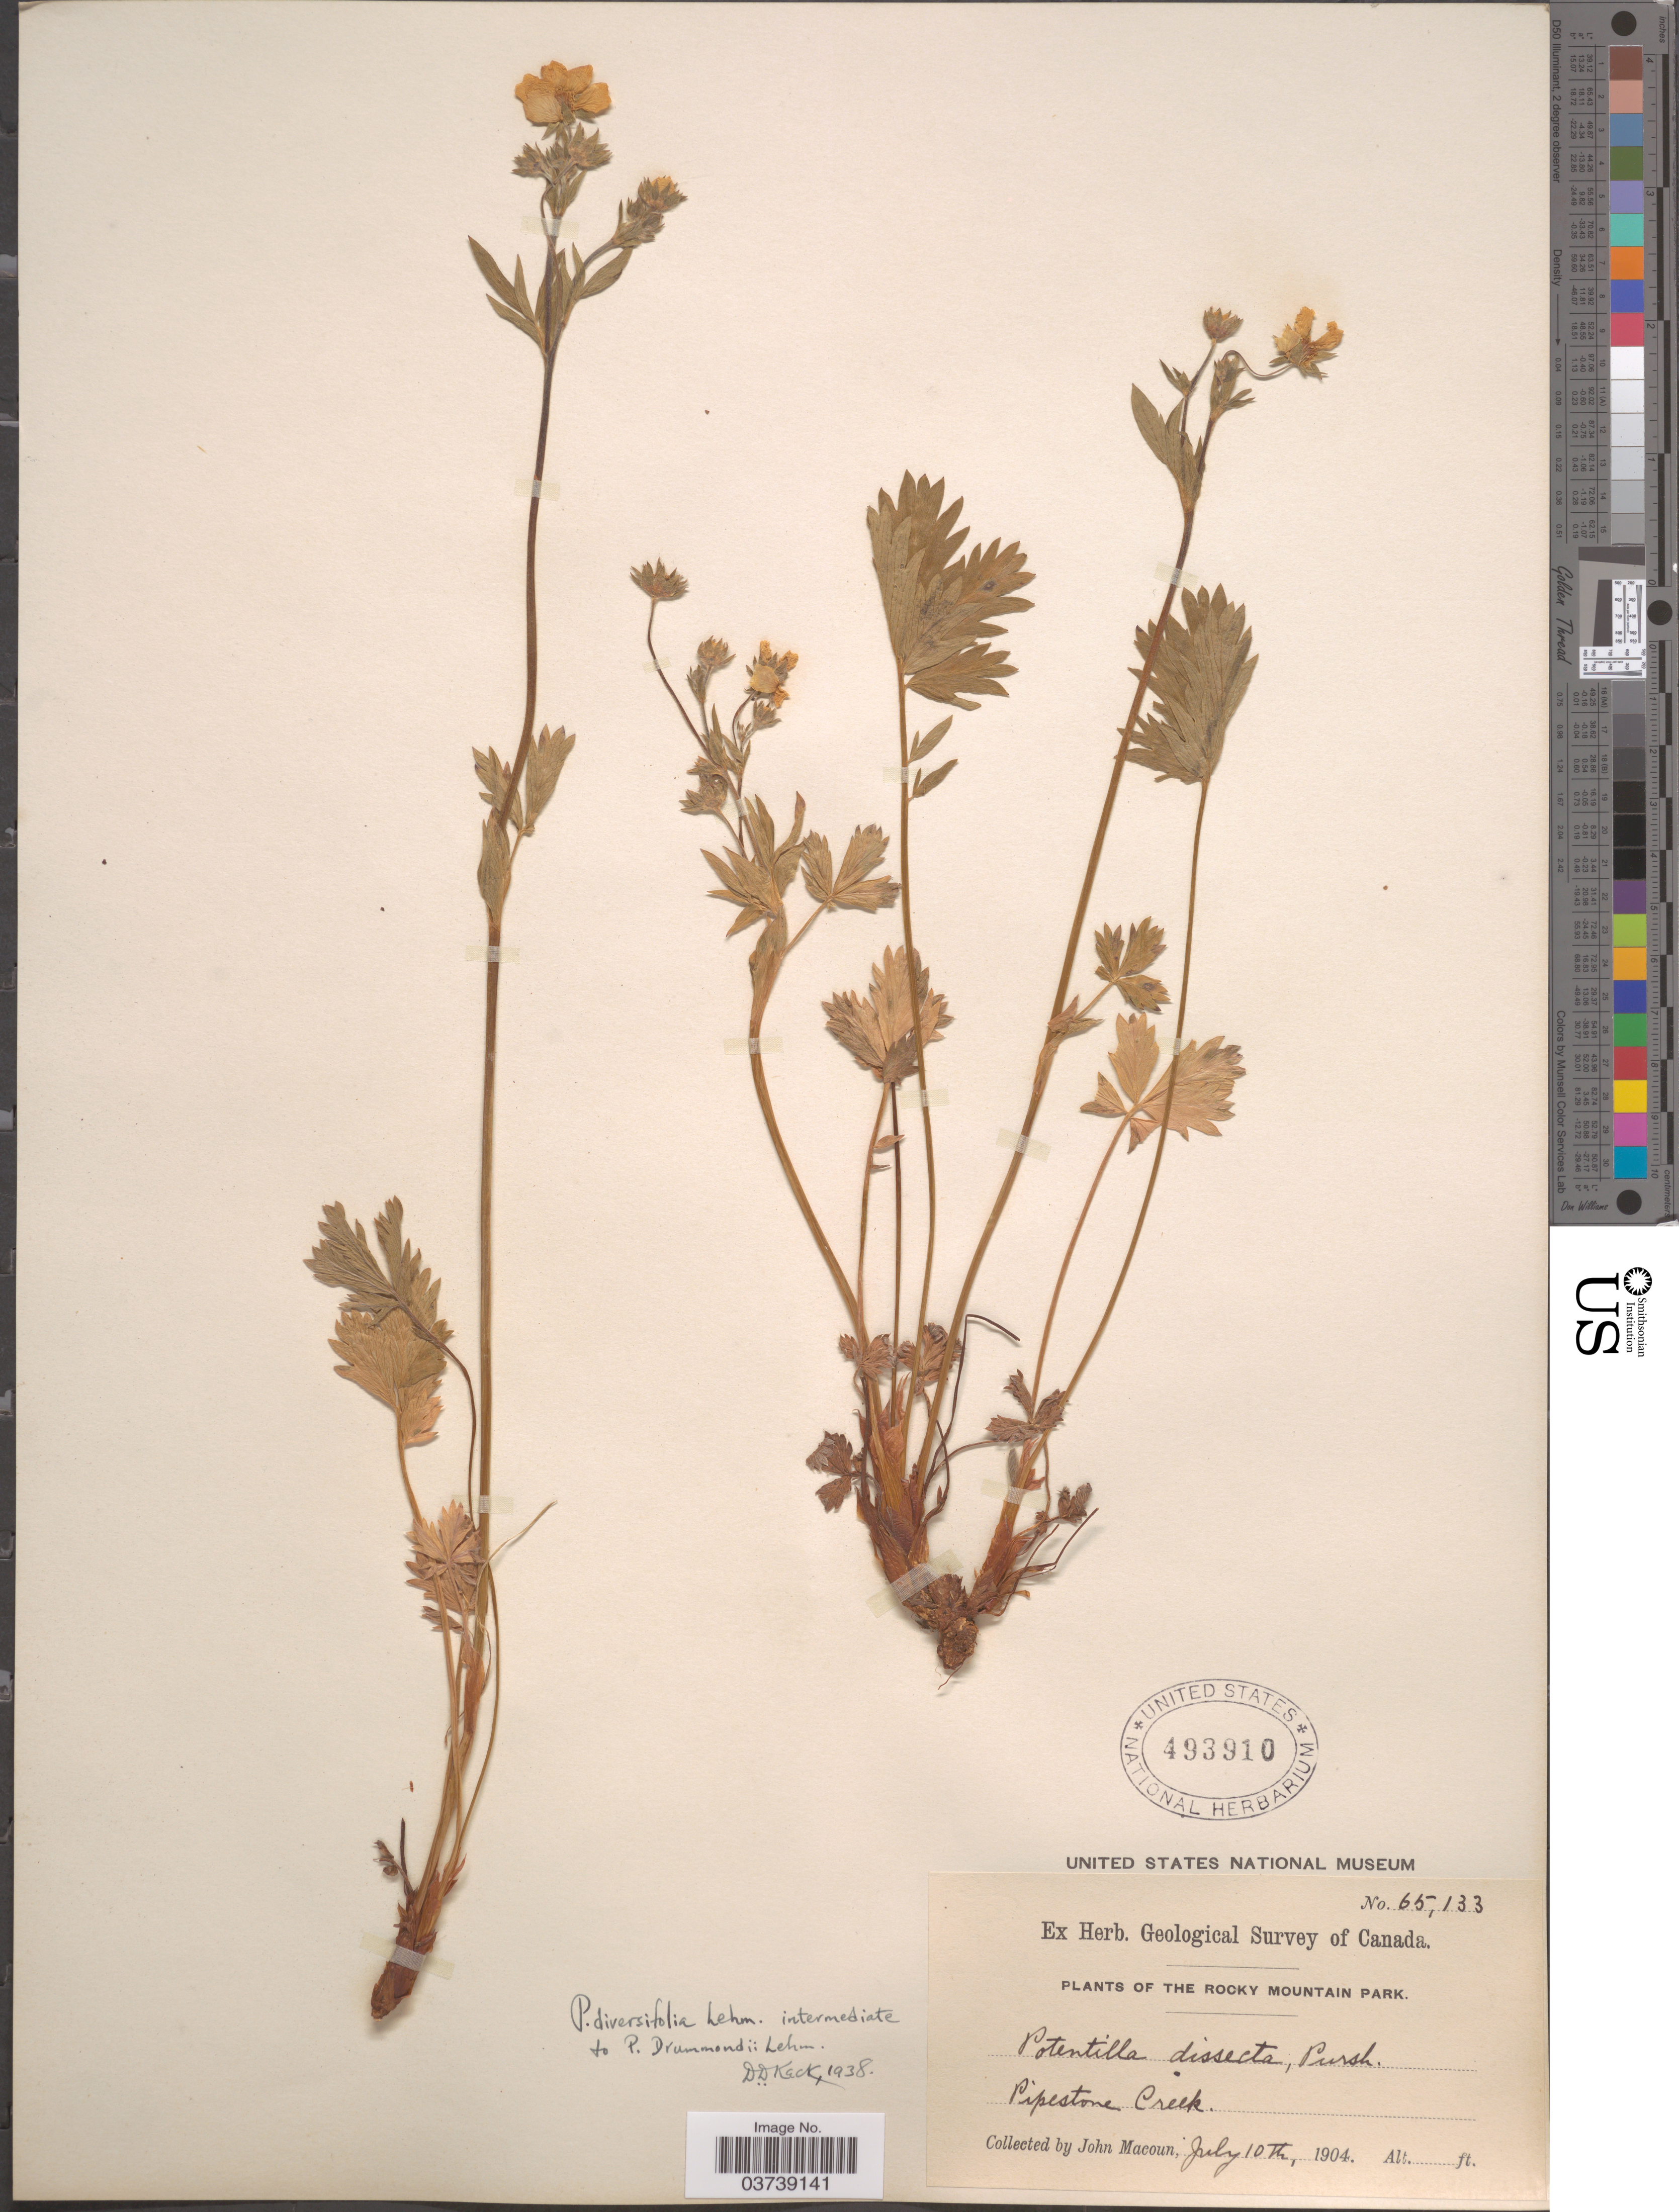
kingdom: Plantae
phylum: Tracheophyta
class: Magnoliopsida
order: Rosales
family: Rosaceae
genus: Potentilla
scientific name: Potentilla diversifolia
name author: Lehm.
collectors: J. Macoun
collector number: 65133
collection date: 1904-07-10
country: Canada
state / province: Alberta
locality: The Rocky Mountain Park. Pipestone Creek.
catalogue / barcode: US 493910